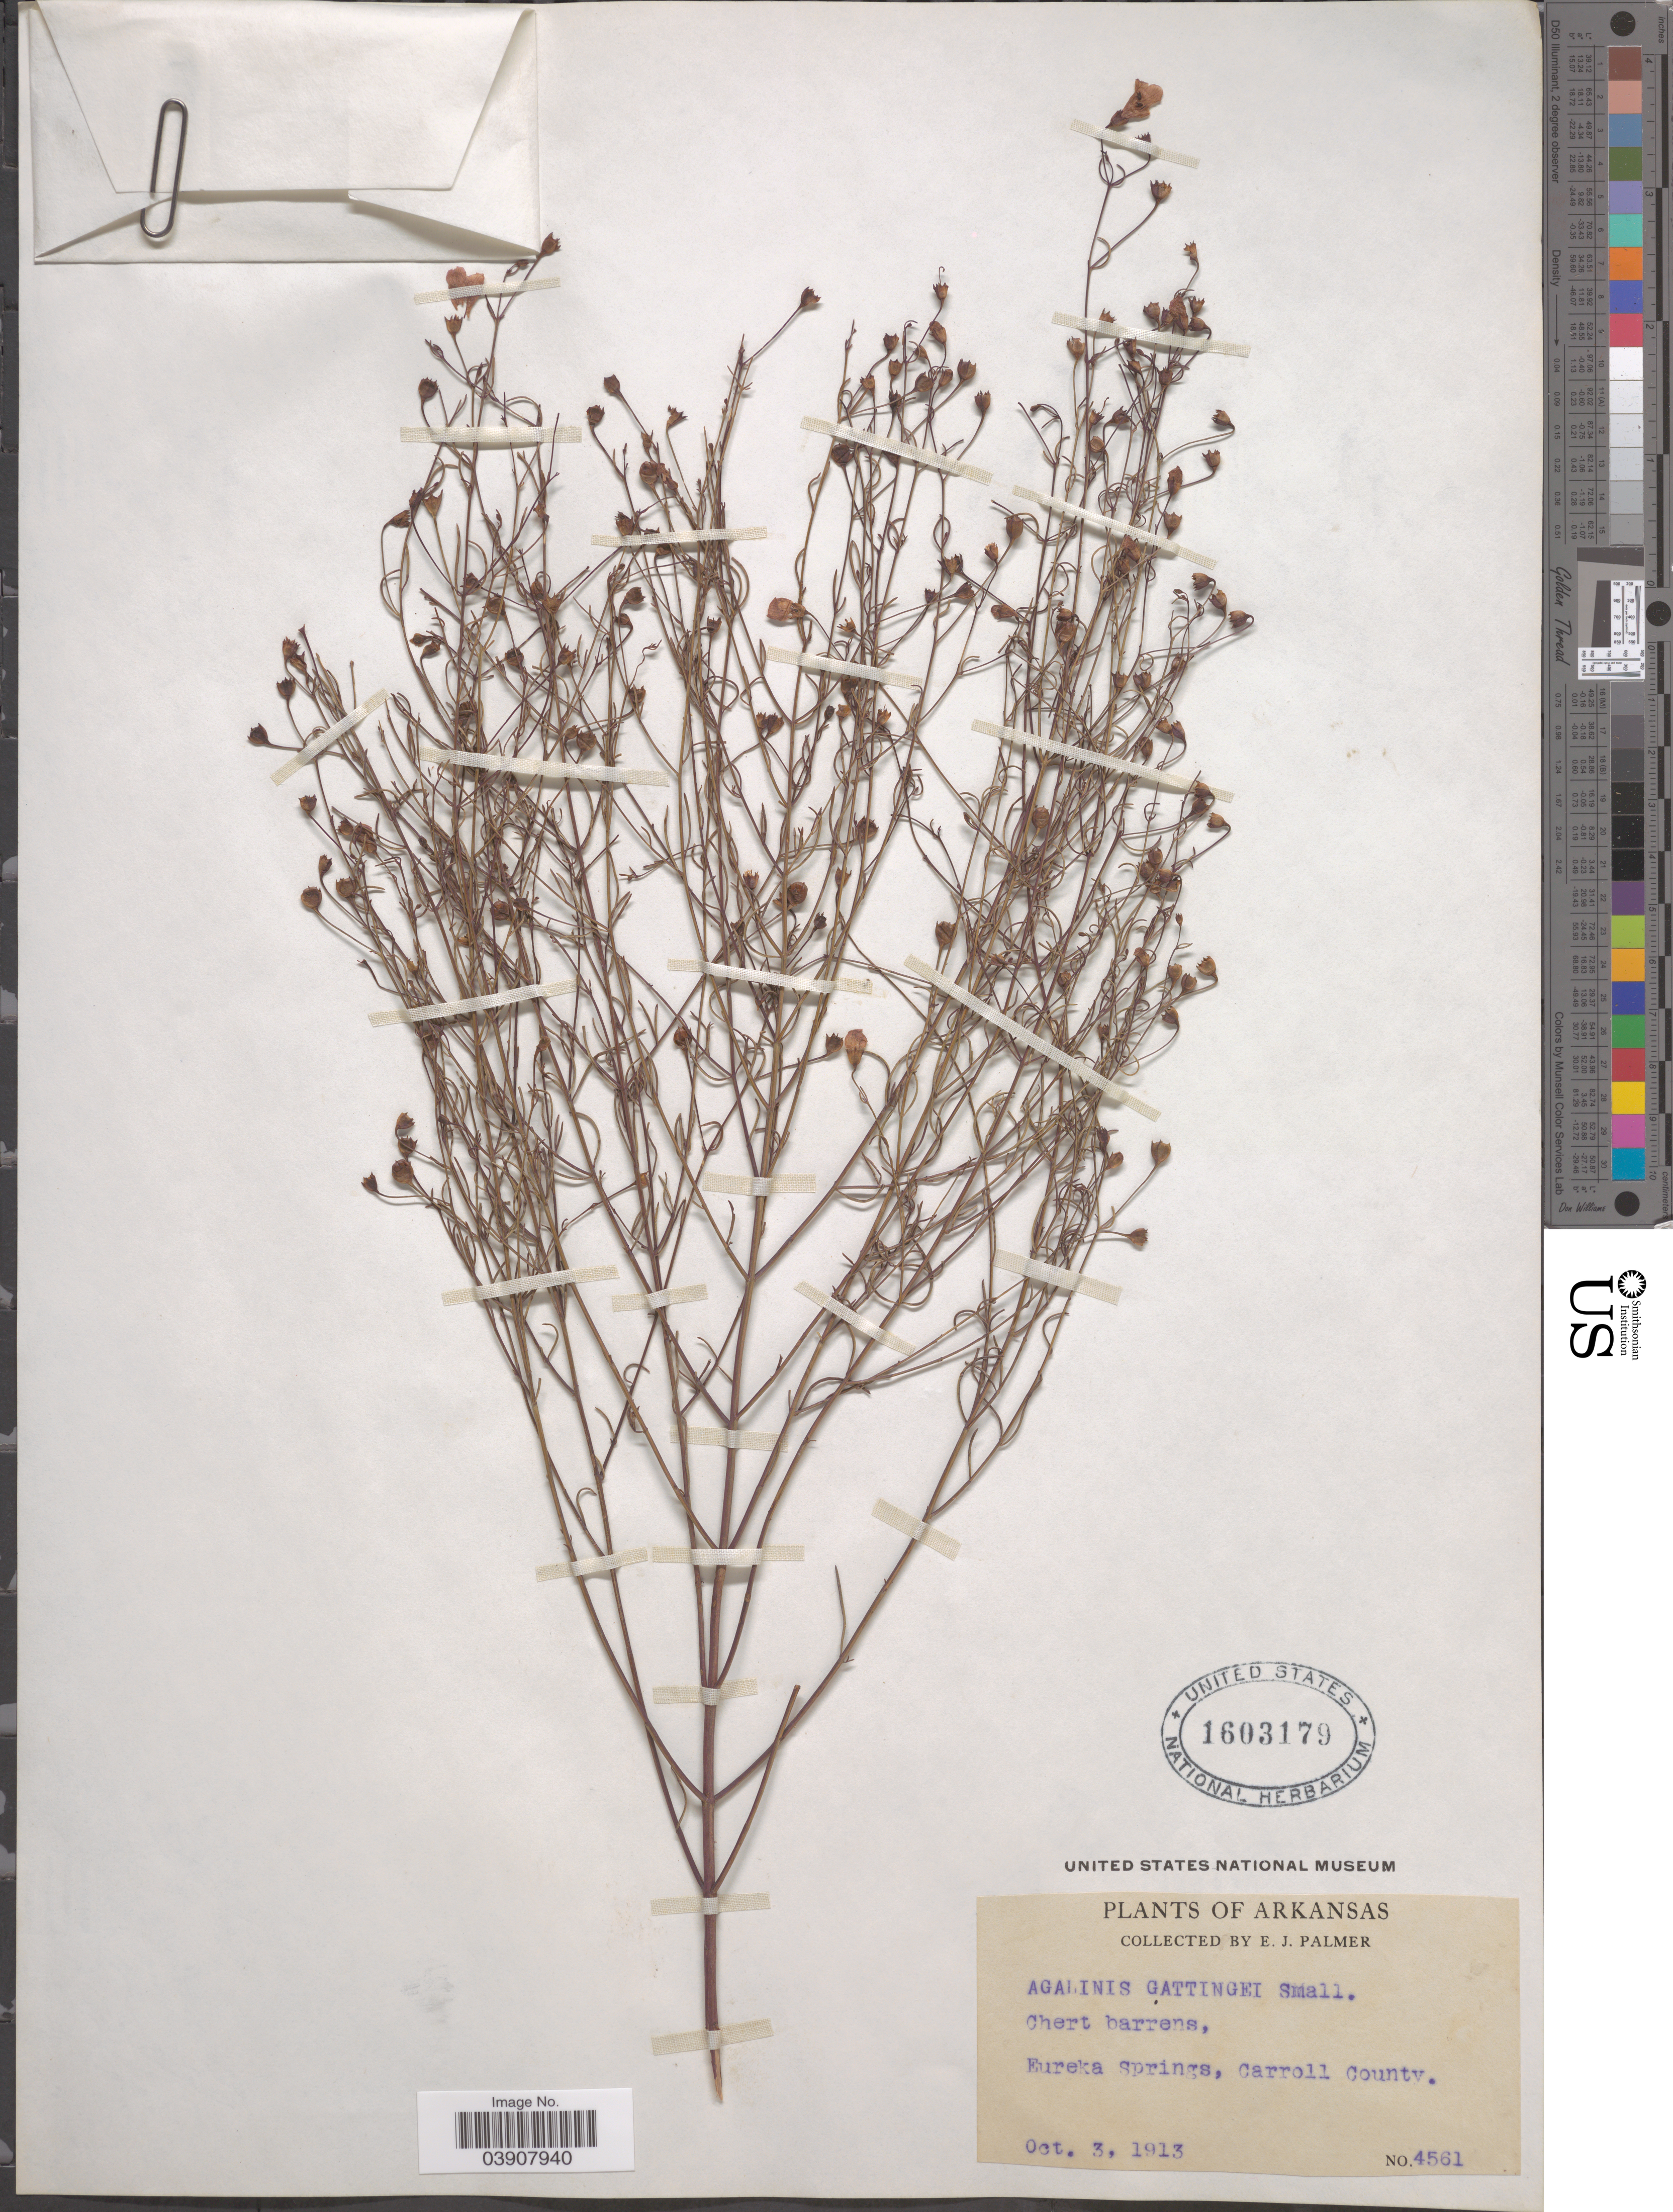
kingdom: Plantae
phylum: Tracheophyta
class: Magnoliopsida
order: Lamiales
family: Orobanchaceae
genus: Agalinis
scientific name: Agalinis gattingeri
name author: (Small) Small ex Britton & A. Br.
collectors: E. J. Palmer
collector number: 4561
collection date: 1913-10-03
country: United States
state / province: Arkansas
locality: Eureka Springs, Carroll County.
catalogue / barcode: US 1603179